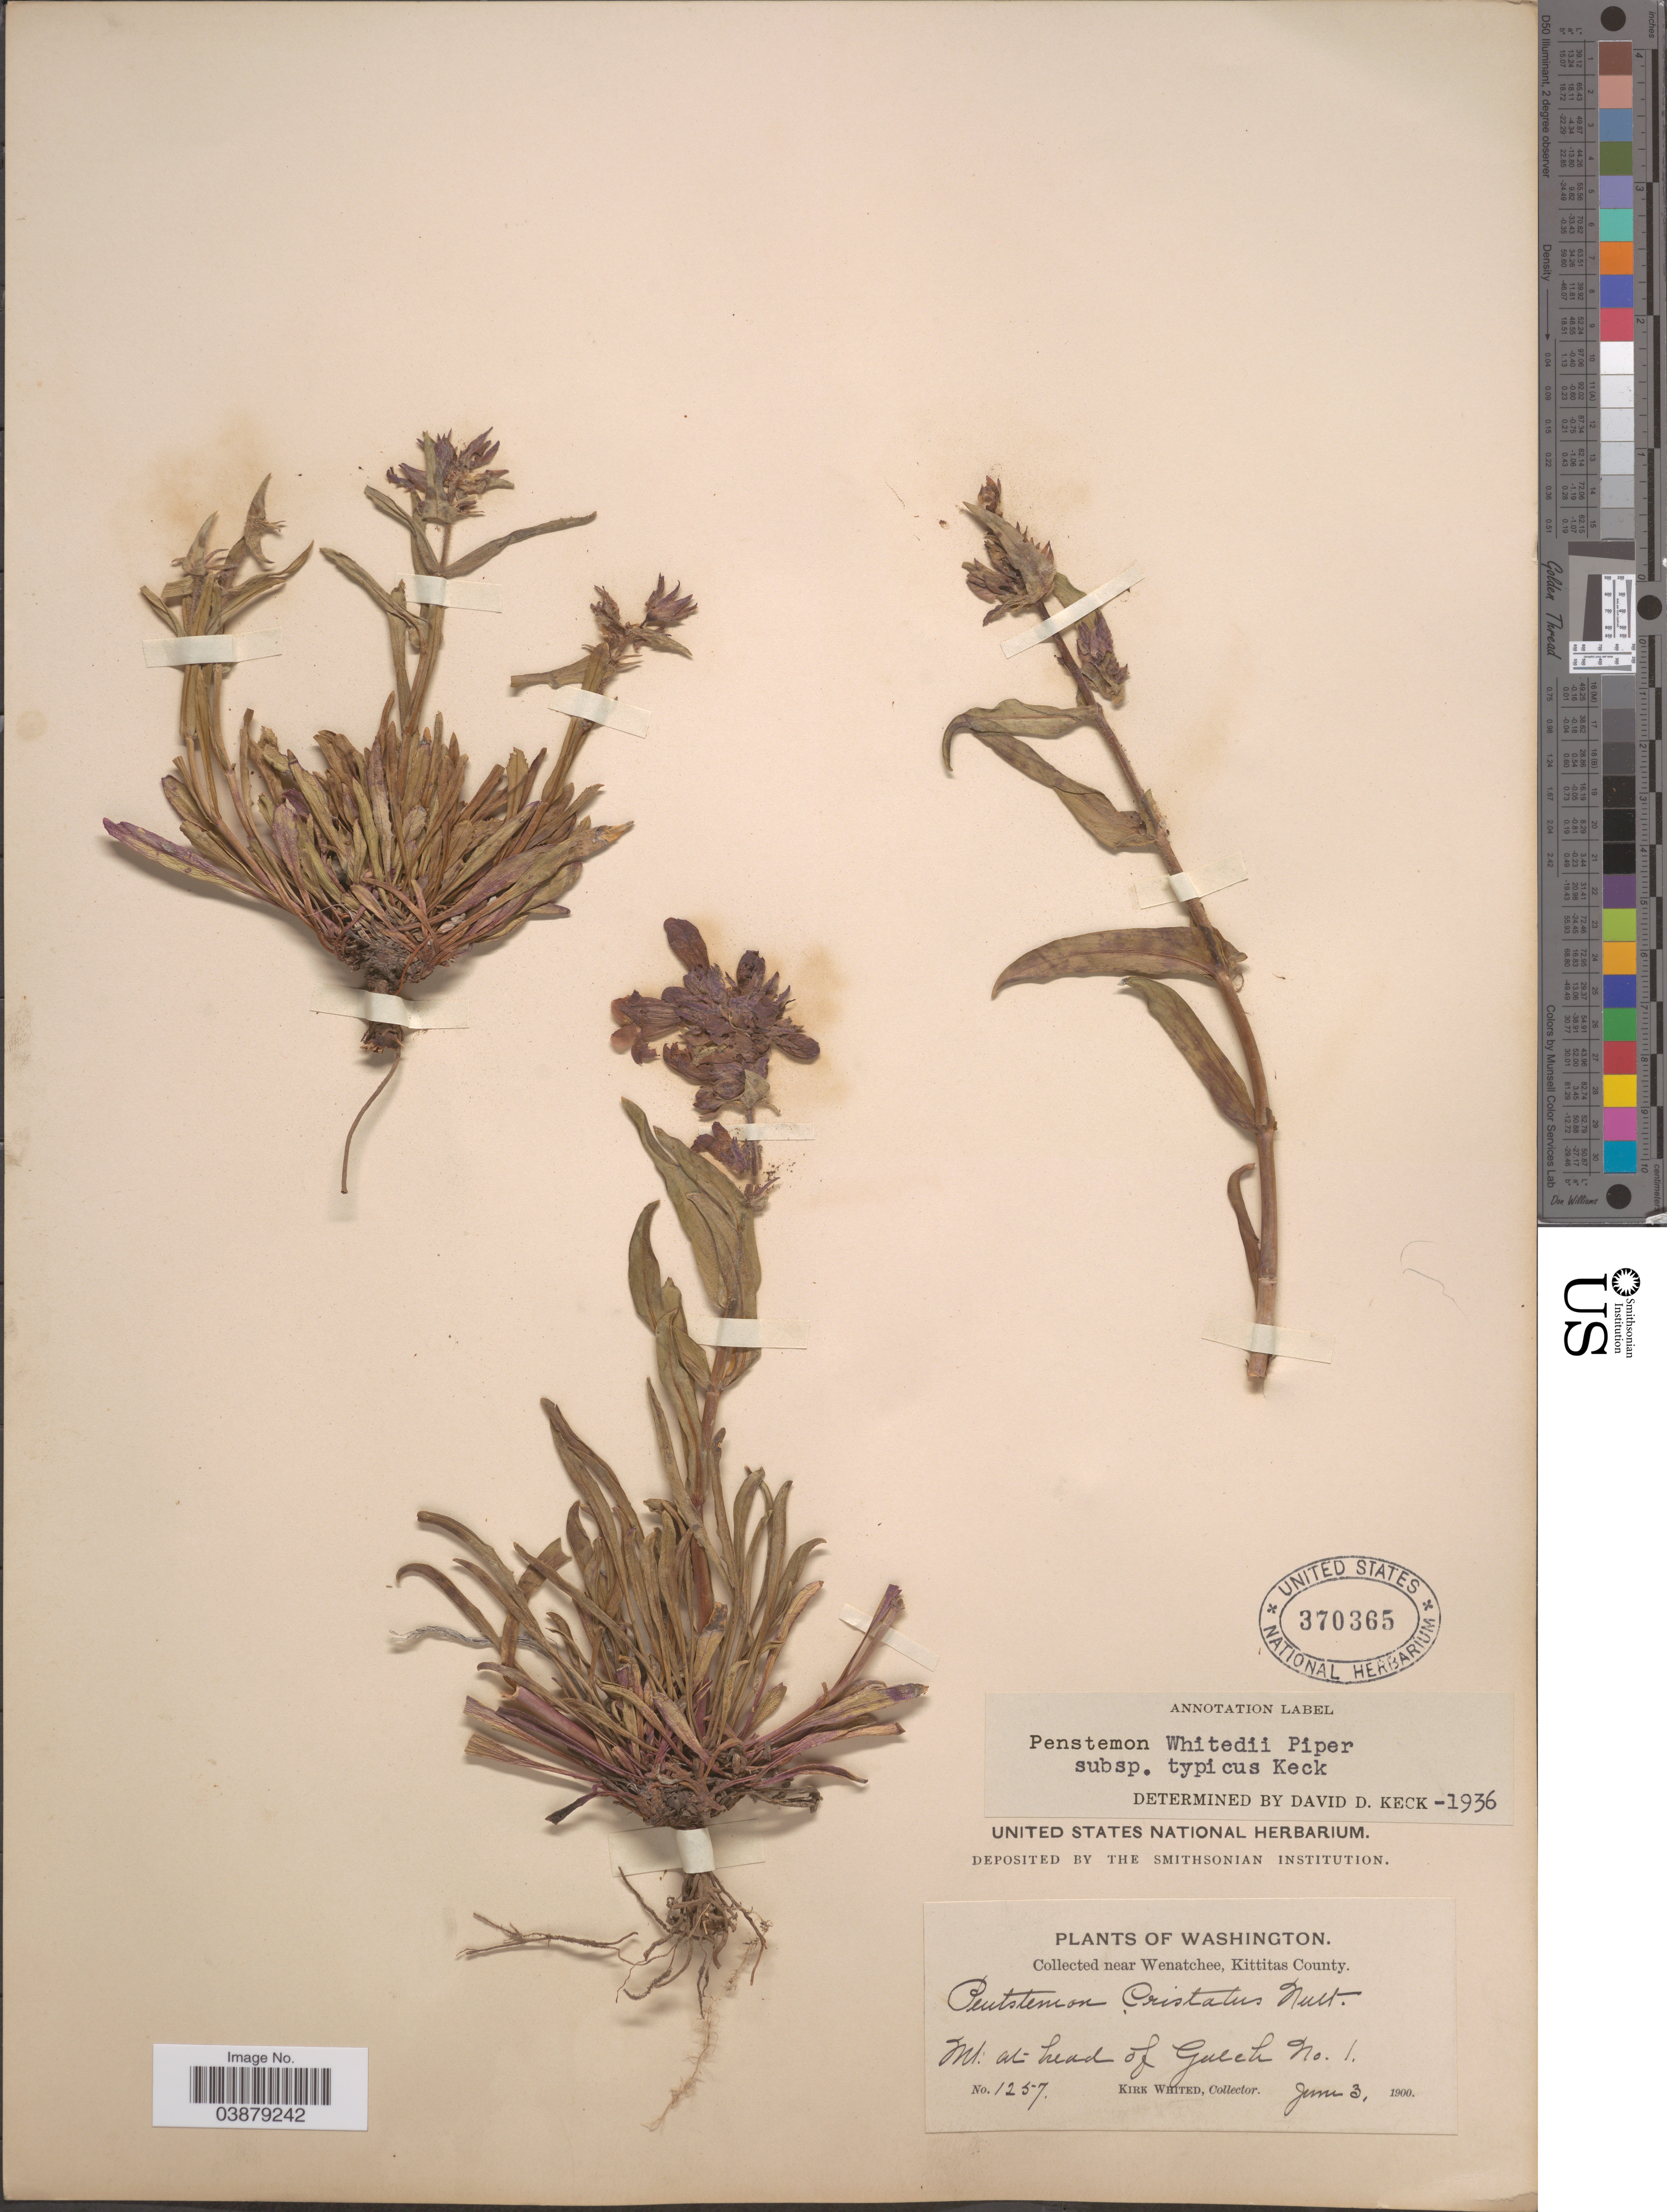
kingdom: Plantae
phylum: Tracheophyta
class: Magnoliopsida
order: Lamiales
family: Plantaginaceae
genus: Penstemon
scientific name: Penstemon whitedii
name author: Piper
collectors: K. Whited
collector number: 1257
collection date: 1900-06-03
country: United States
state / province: Washington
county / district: Kittitas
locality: Near Wenatchee, Kittitas County. Mt. at head of Gulch No. 1.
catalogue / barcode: US 370365